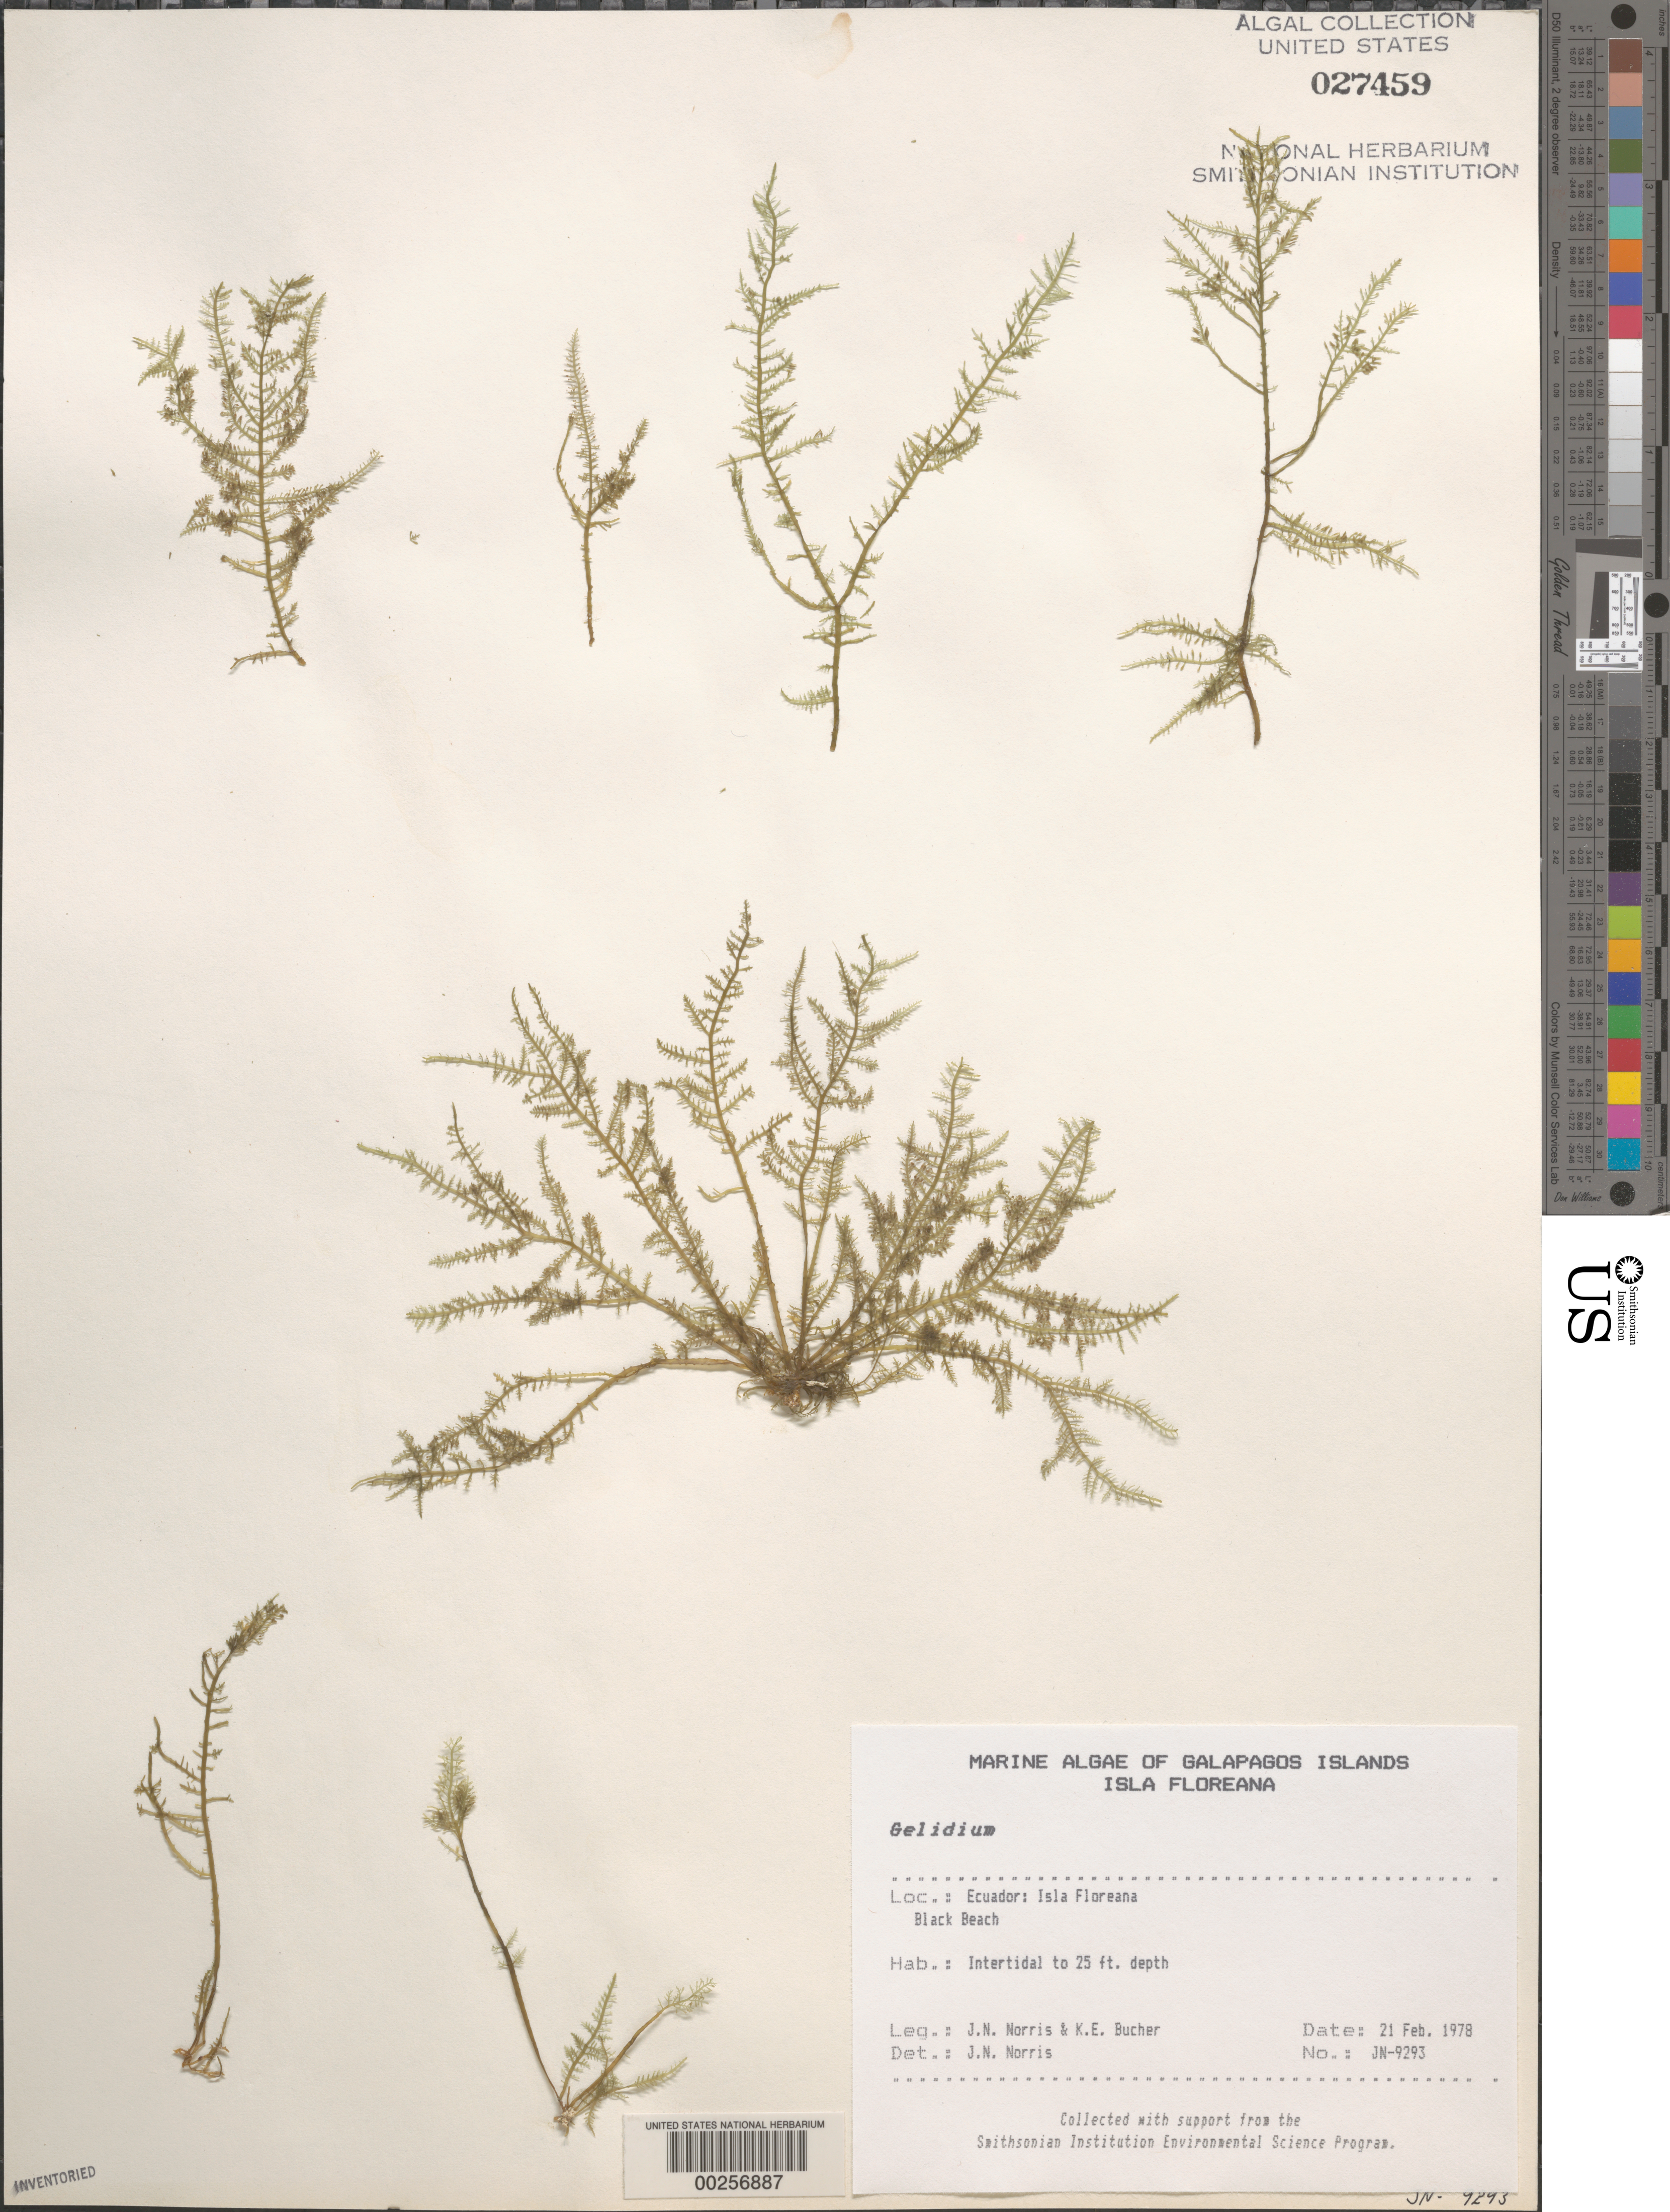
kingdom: Plantae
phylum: Rhodophyta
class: Florideophyceae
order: Gelidiales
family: Gelidiaceae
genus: Gelidium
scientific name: Gelidium sp.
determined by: Norris, James N.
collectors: J. N. Norris & K. E. Bucher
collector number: JN-9293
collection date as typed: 21 Feb 1978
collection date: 1978-02-21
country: Ecuador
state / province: Colón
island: Floreana [Charles, Santa Maria]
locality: Black Beach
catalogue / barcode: US 27459